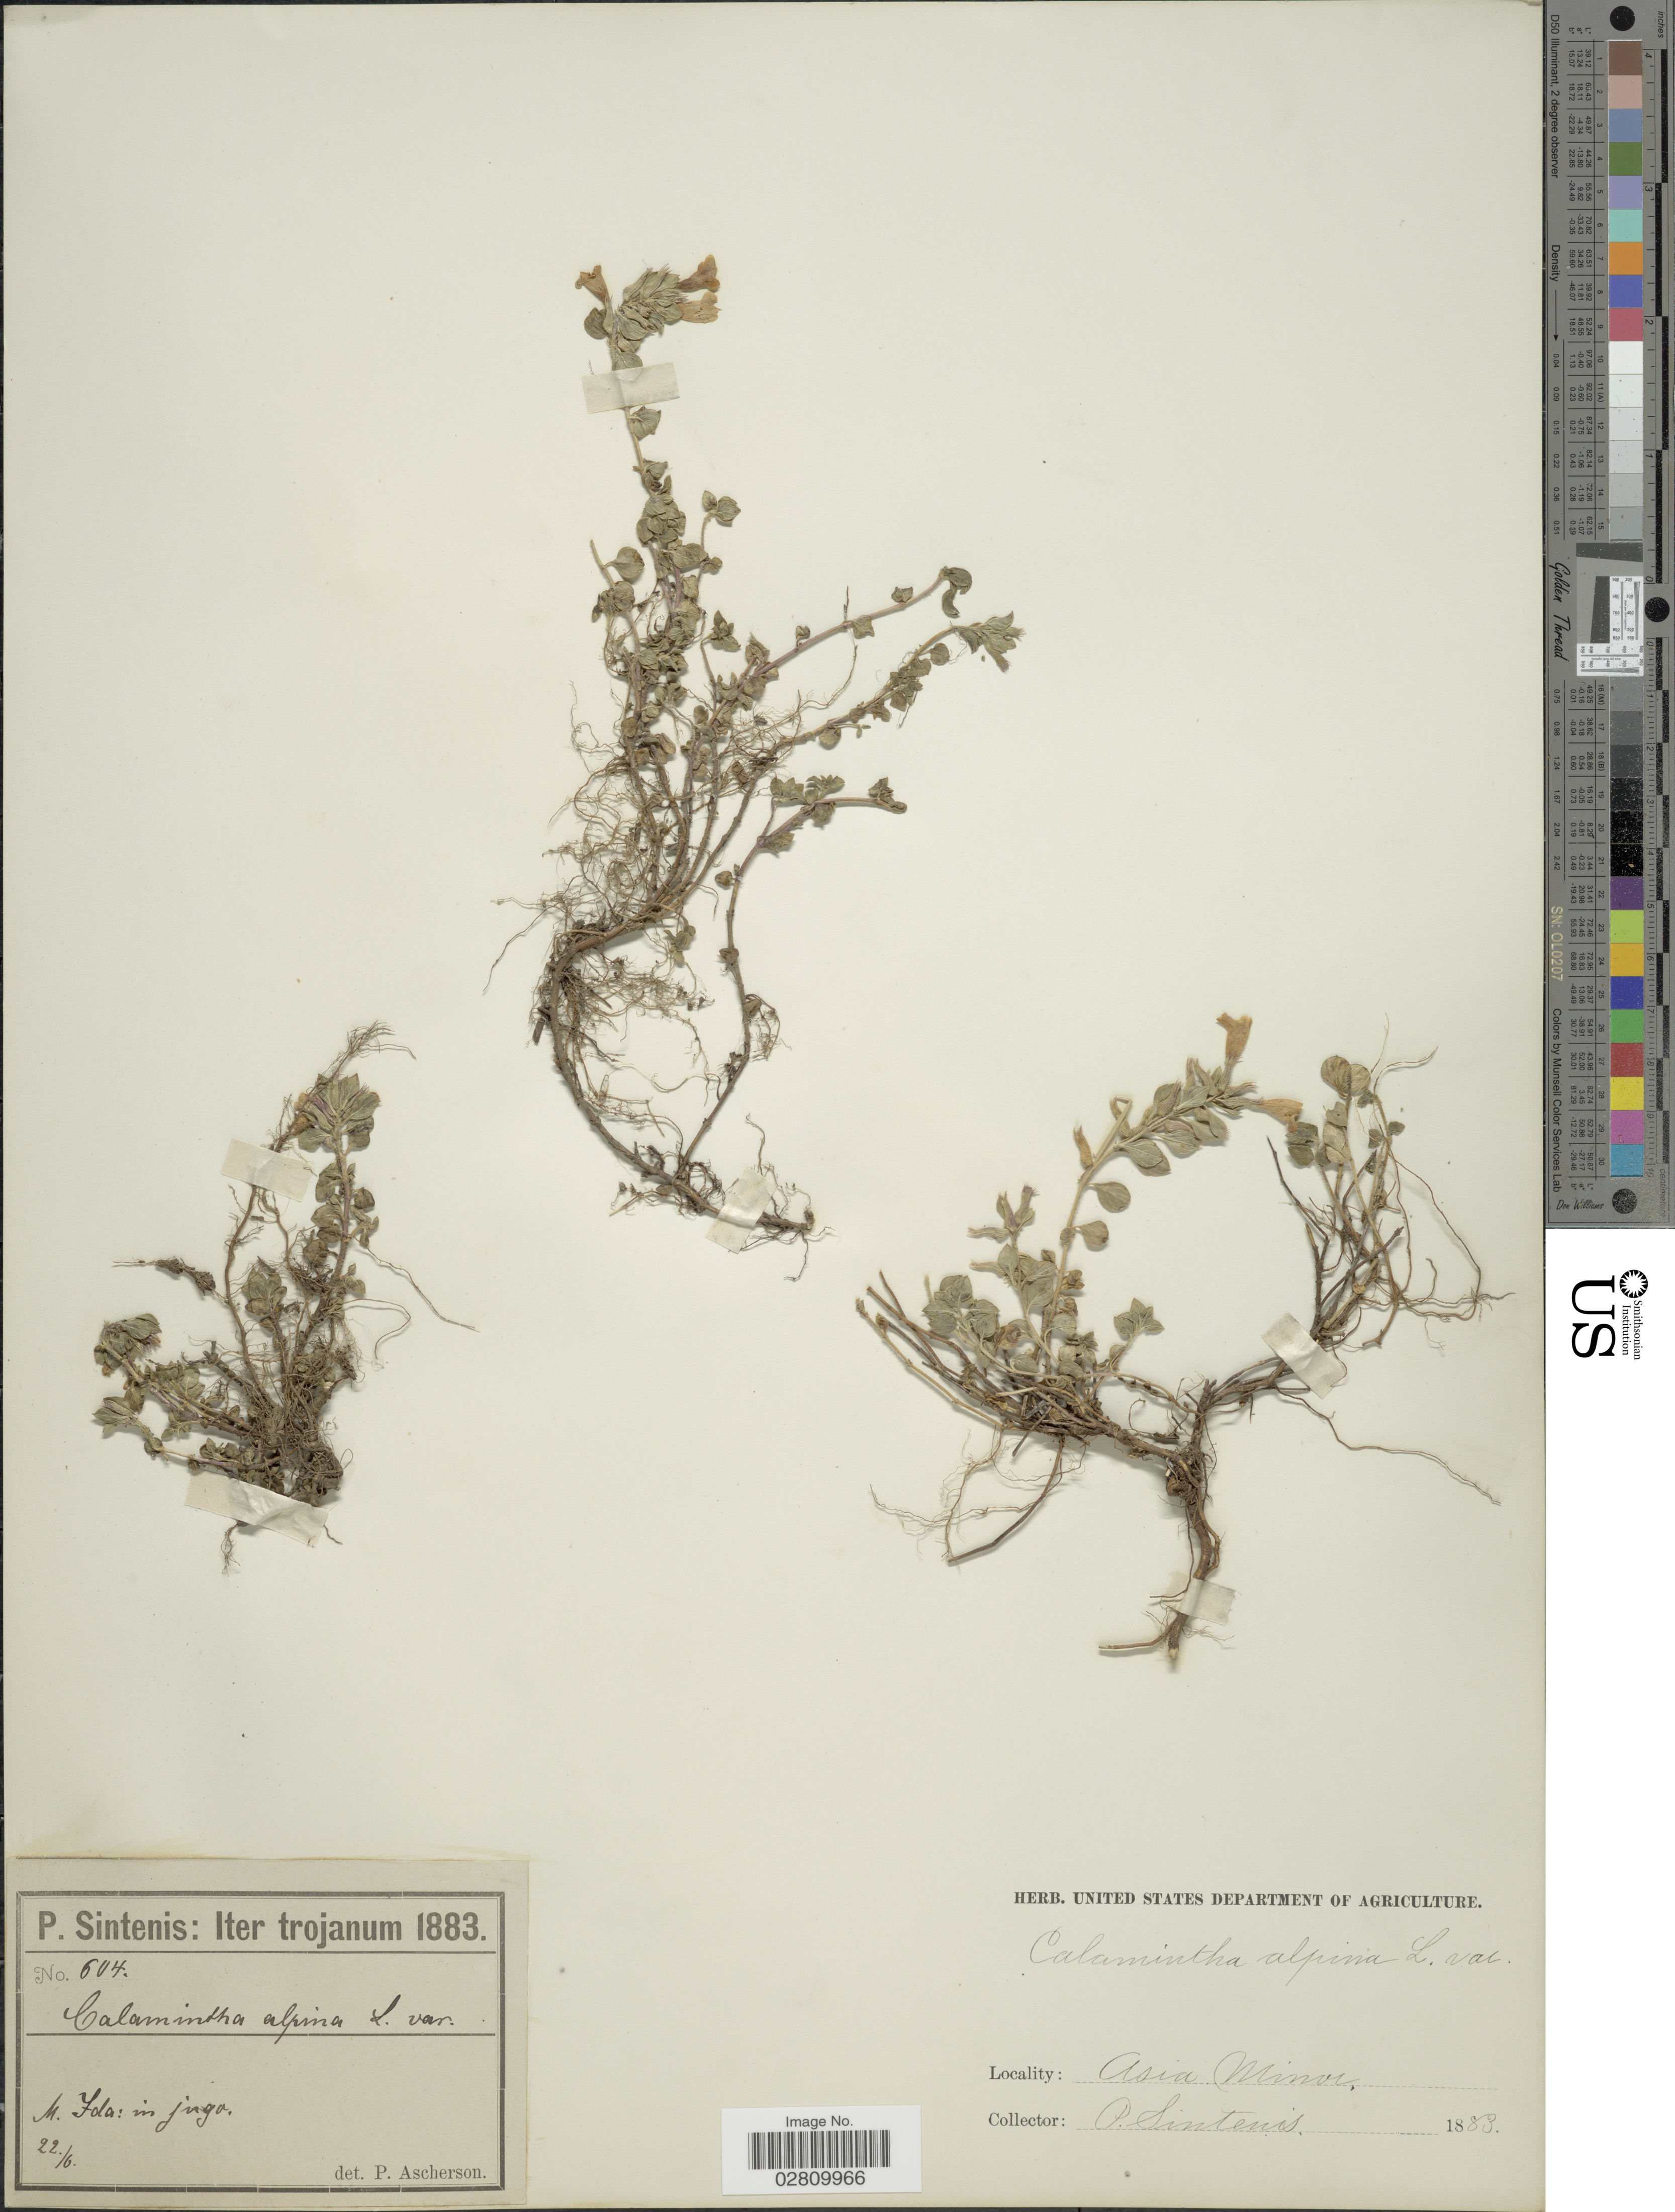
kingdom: Plantae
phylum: Tracheophyta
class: Magnoliopsida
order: Lamiales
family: Lamiaceae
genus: Calamintha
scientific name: Calamintha alpina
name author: (L.) Lam.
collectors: P. Sintenis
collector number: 604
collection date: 1883-06-22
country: Turkey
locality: Iter trojanum. M. Fda: in jugo. Asia Minor.